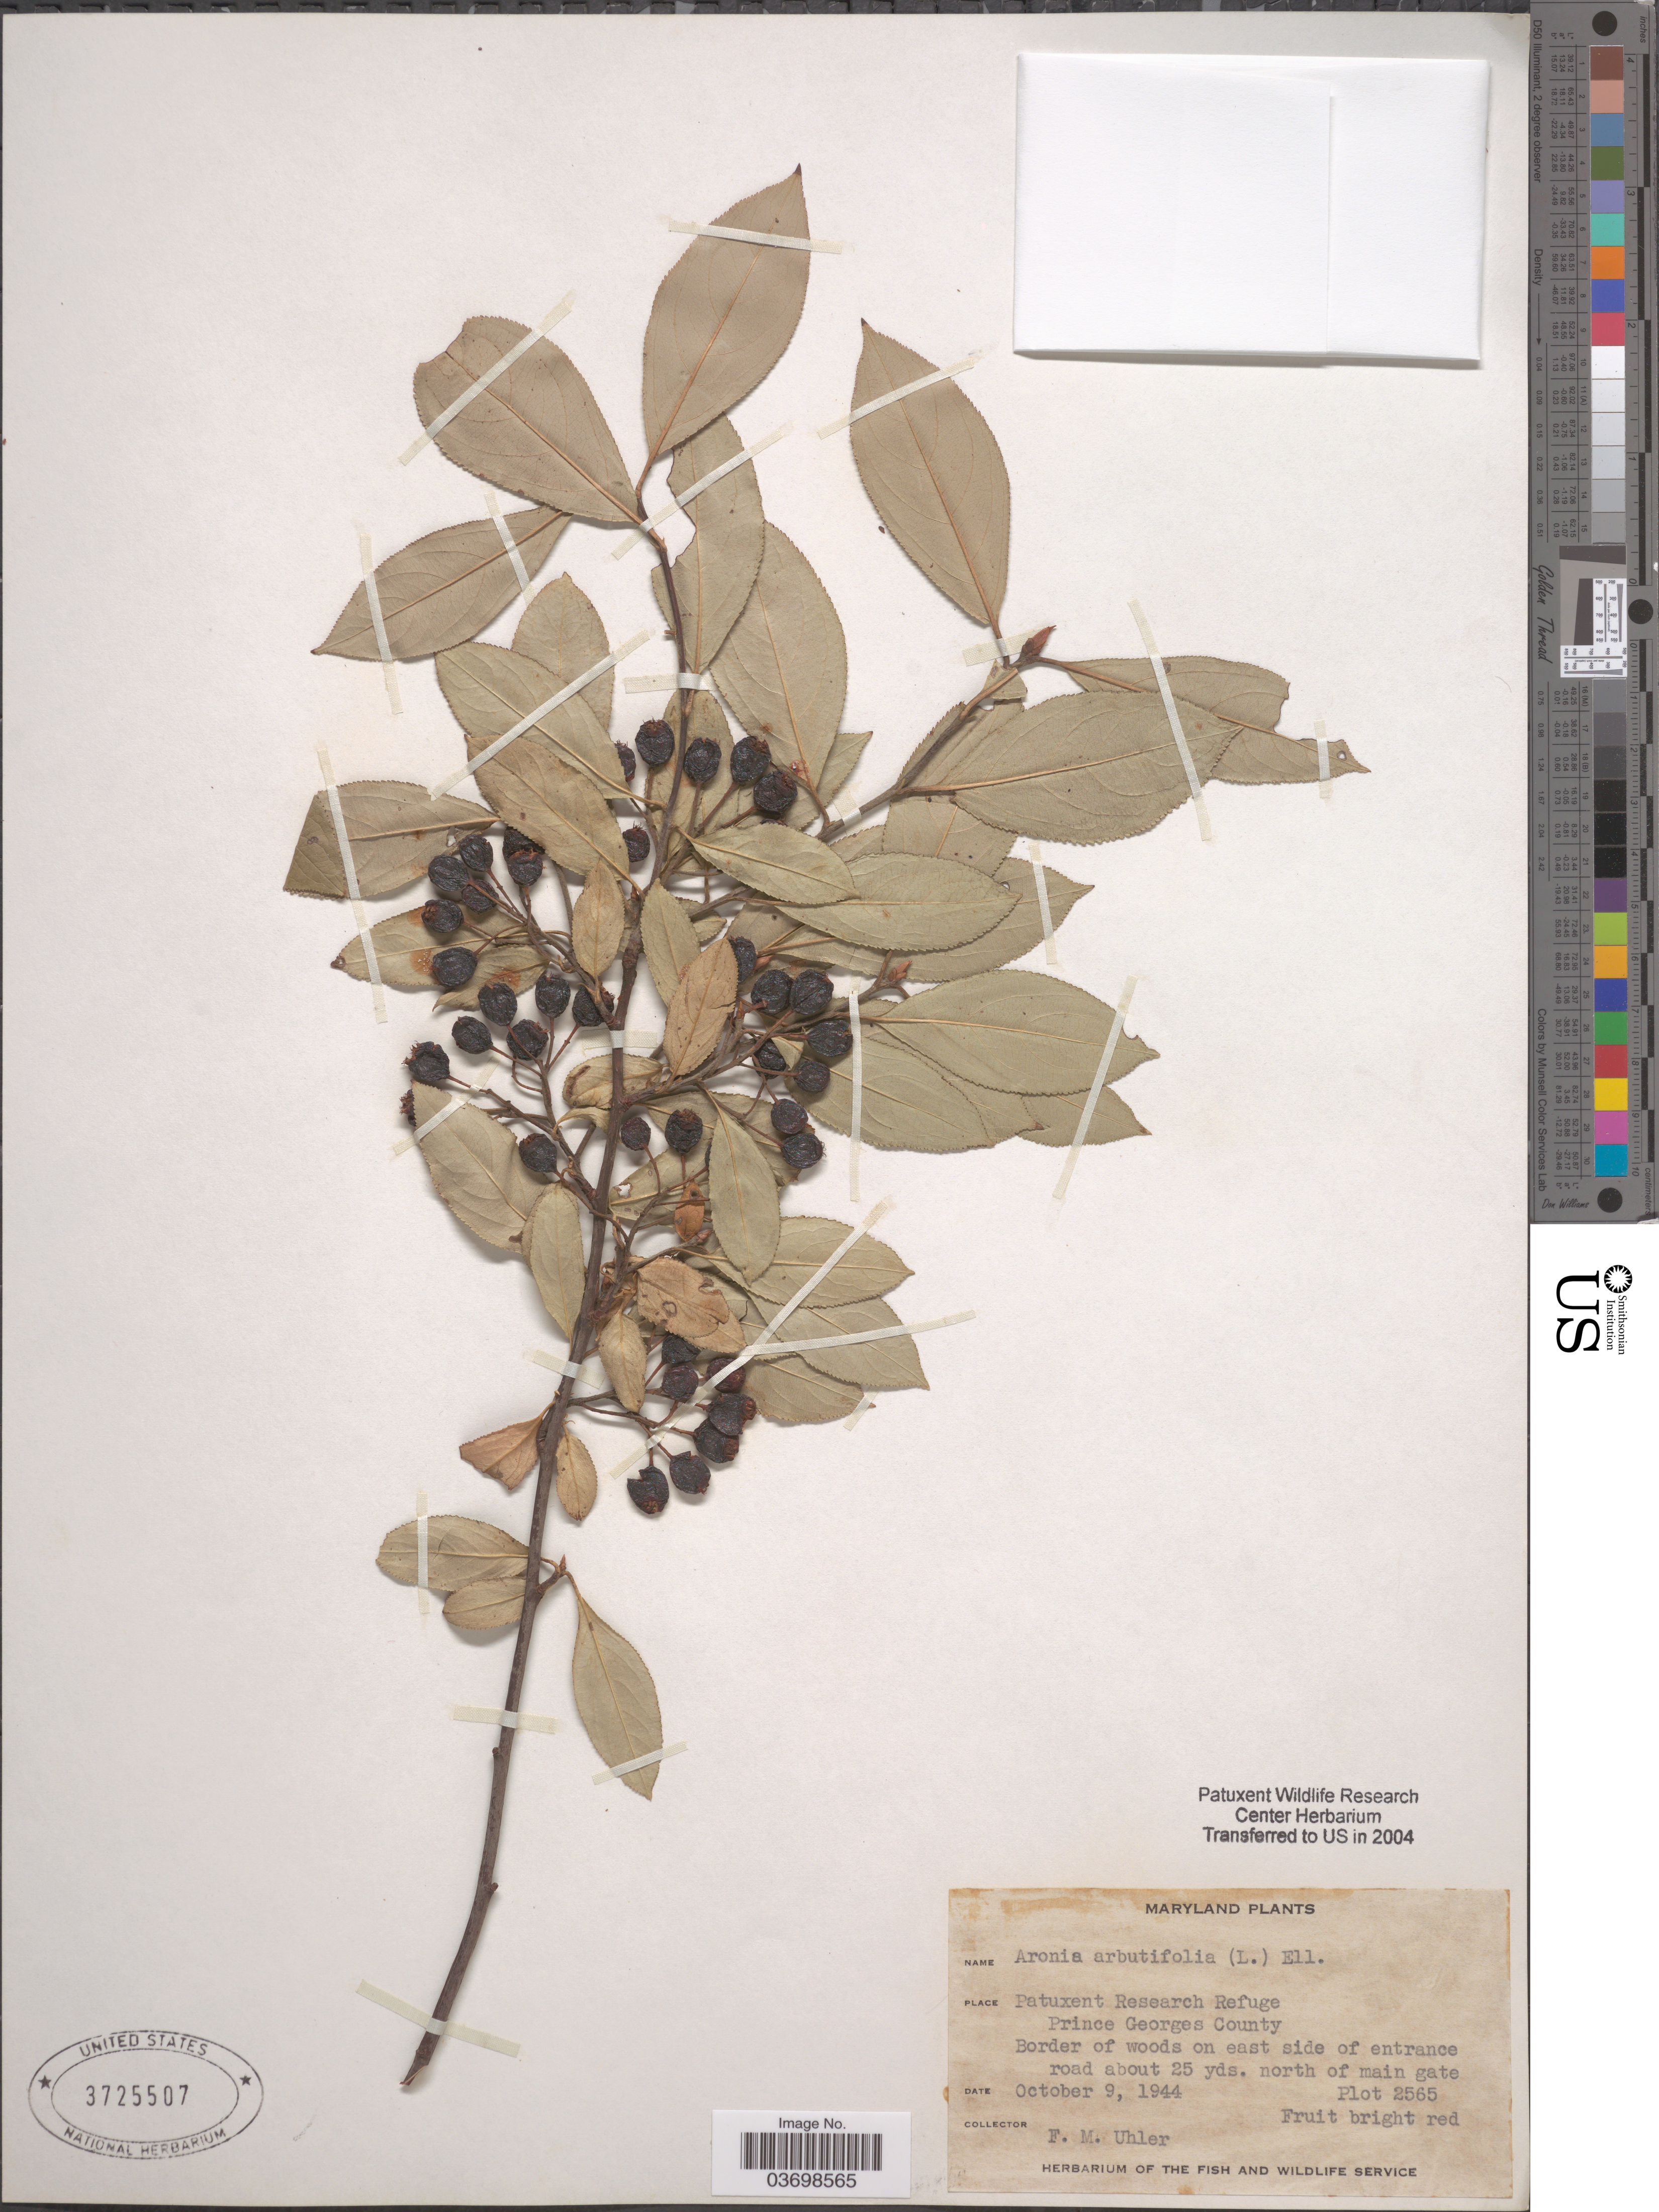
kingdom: Plantae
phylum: Tracheophyta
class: Magnoliopsida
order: Rosales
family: Rosaceae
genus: Aronia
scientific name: Aronia x prunifolia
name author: (Marshall) Rehder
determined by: Strong, M. T., (US), Smithsonian Institution - National Museum of Natural History (UNITED STATES)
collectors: F. M. Uhler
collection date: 1944-10-09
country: United States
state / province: Maryland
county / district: Prince George's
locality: Patuxent Research Refuge. Prince Georges County. Border of woods on east side of entrance road about 25 yds. north of main gate. Plot 2565.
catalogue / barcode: US 3725507